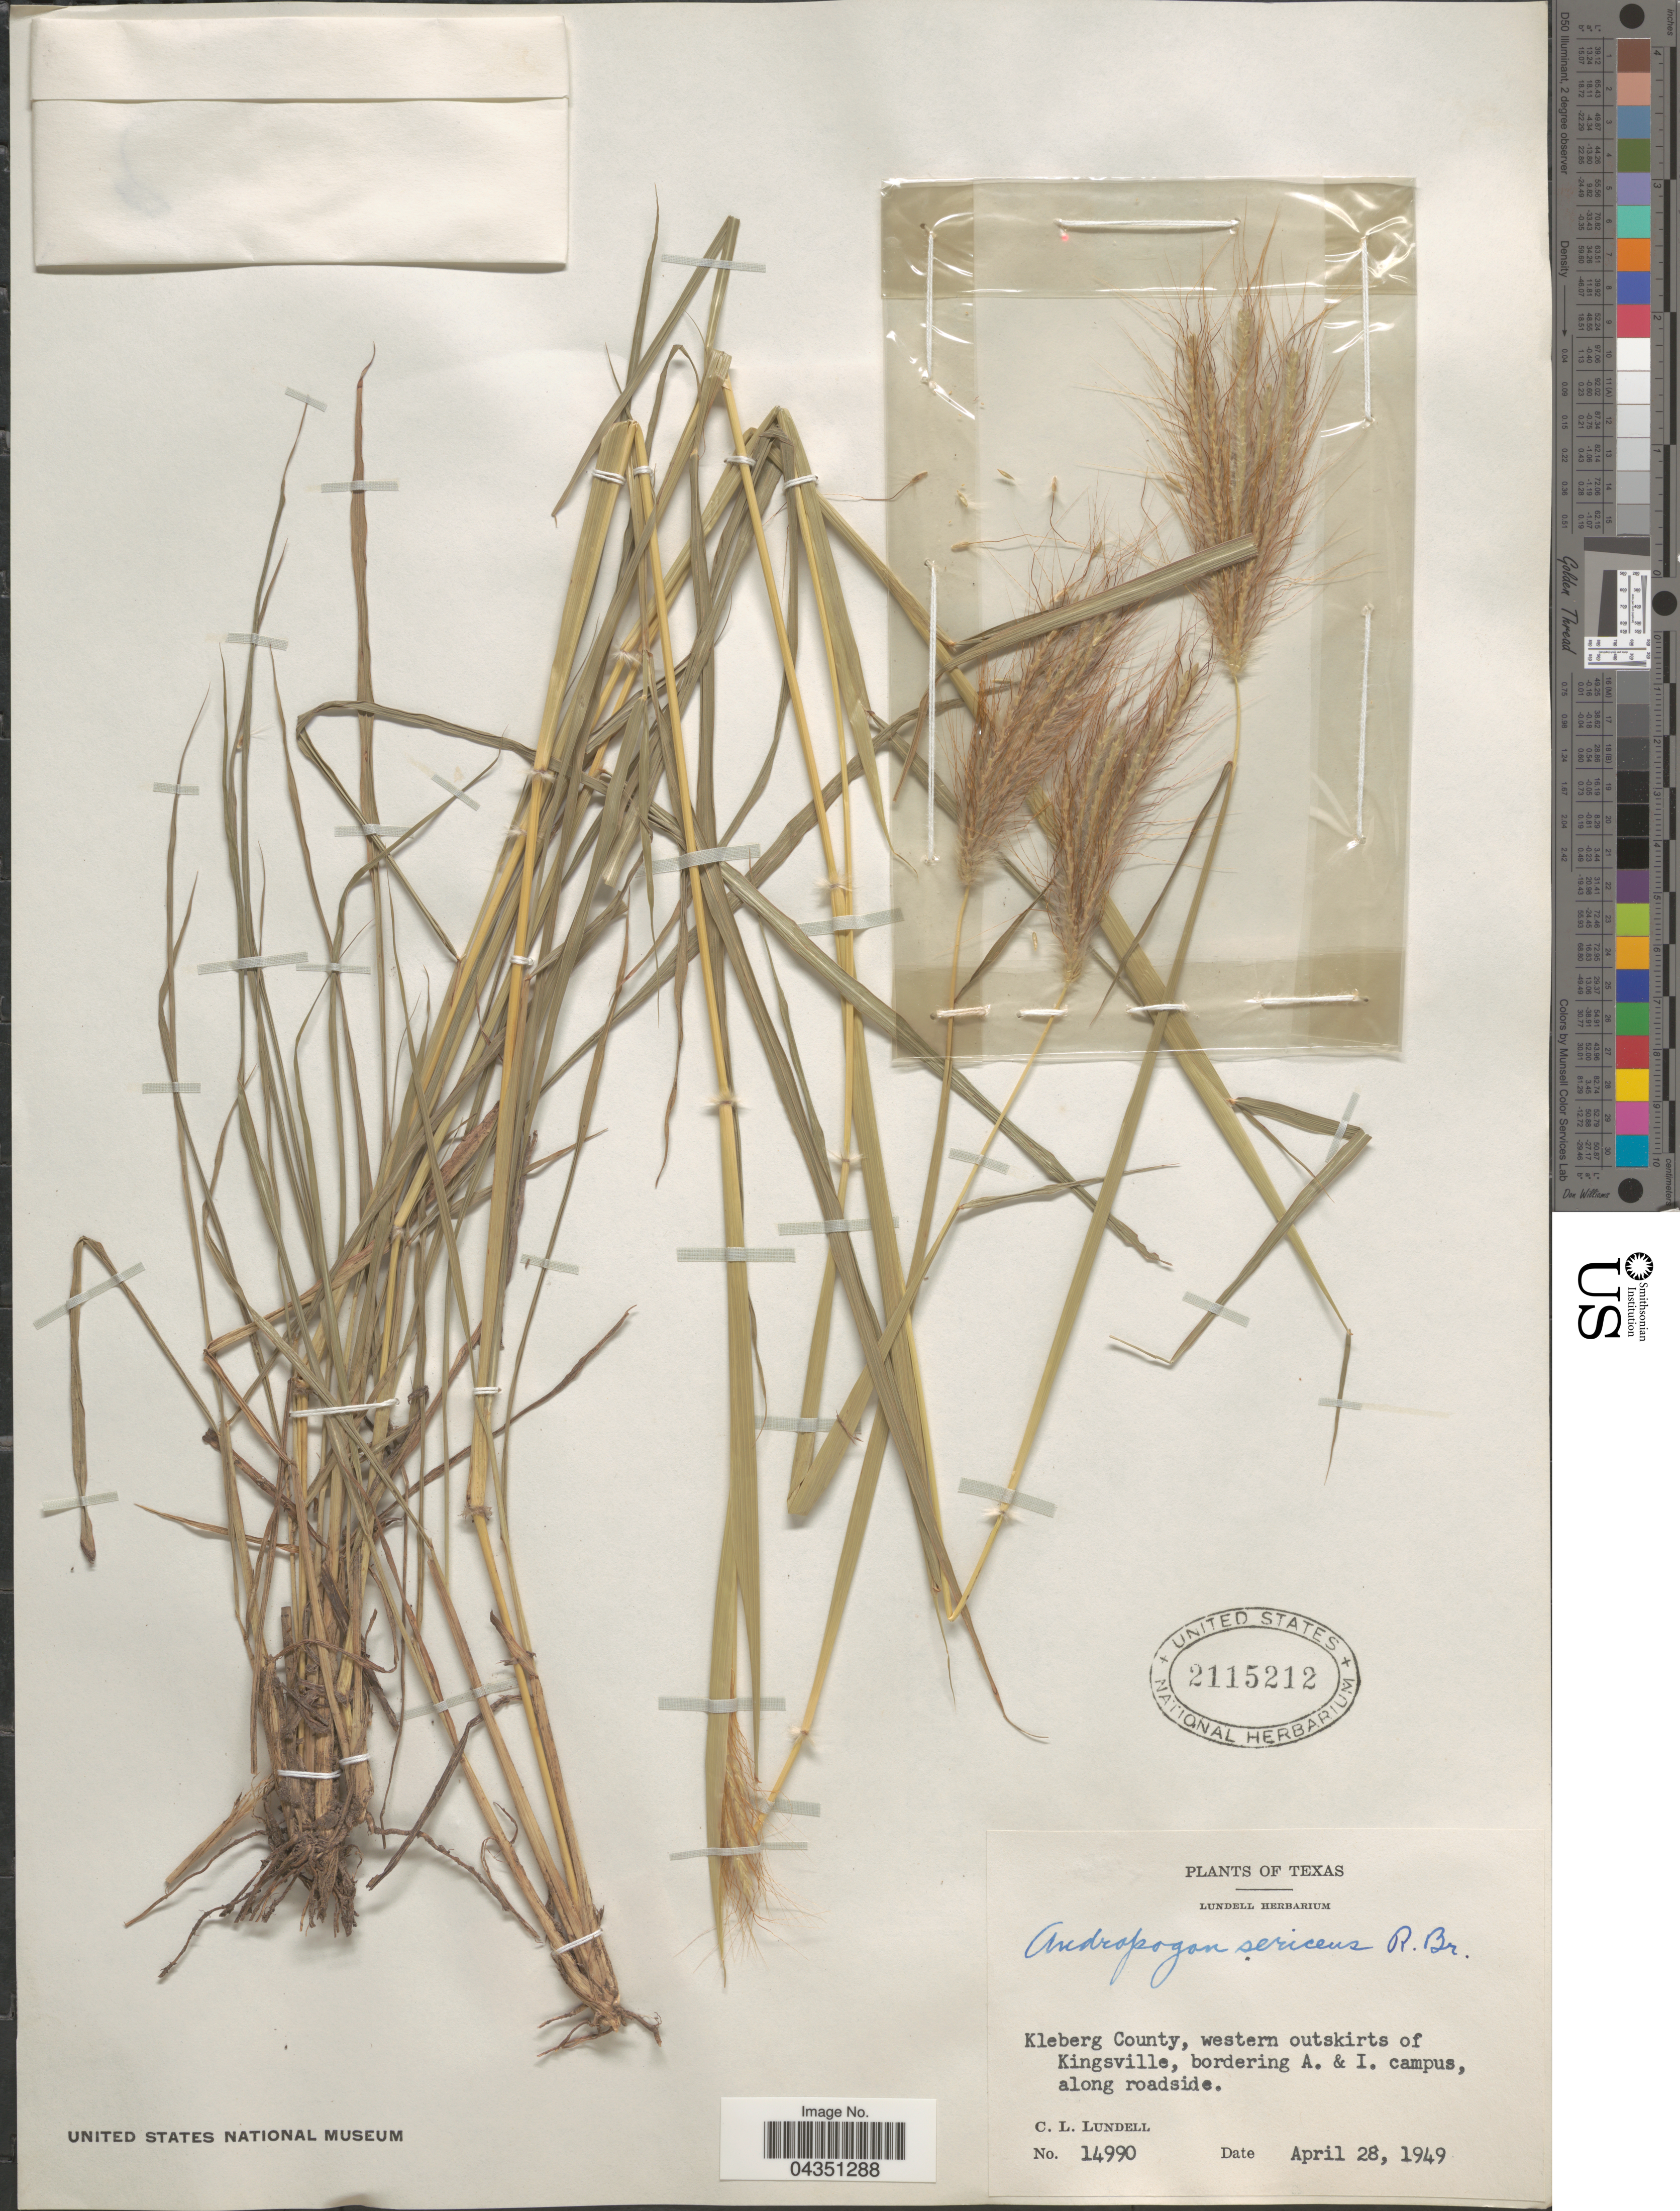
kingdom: Plantae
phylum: Tracheophyta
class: Liliopsida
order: Poales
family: Poaceae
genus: Dichanthium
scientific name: Dichanthium sericeum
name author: (R. Br.) A. Camus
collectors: C. L. Lundell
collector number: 14990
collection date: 1949-04-28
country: United States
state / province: Texas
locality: Kleberg County, western outskirts of Kingsville, bordering A. & I. campus, along roadside.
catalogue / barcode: US 2115212